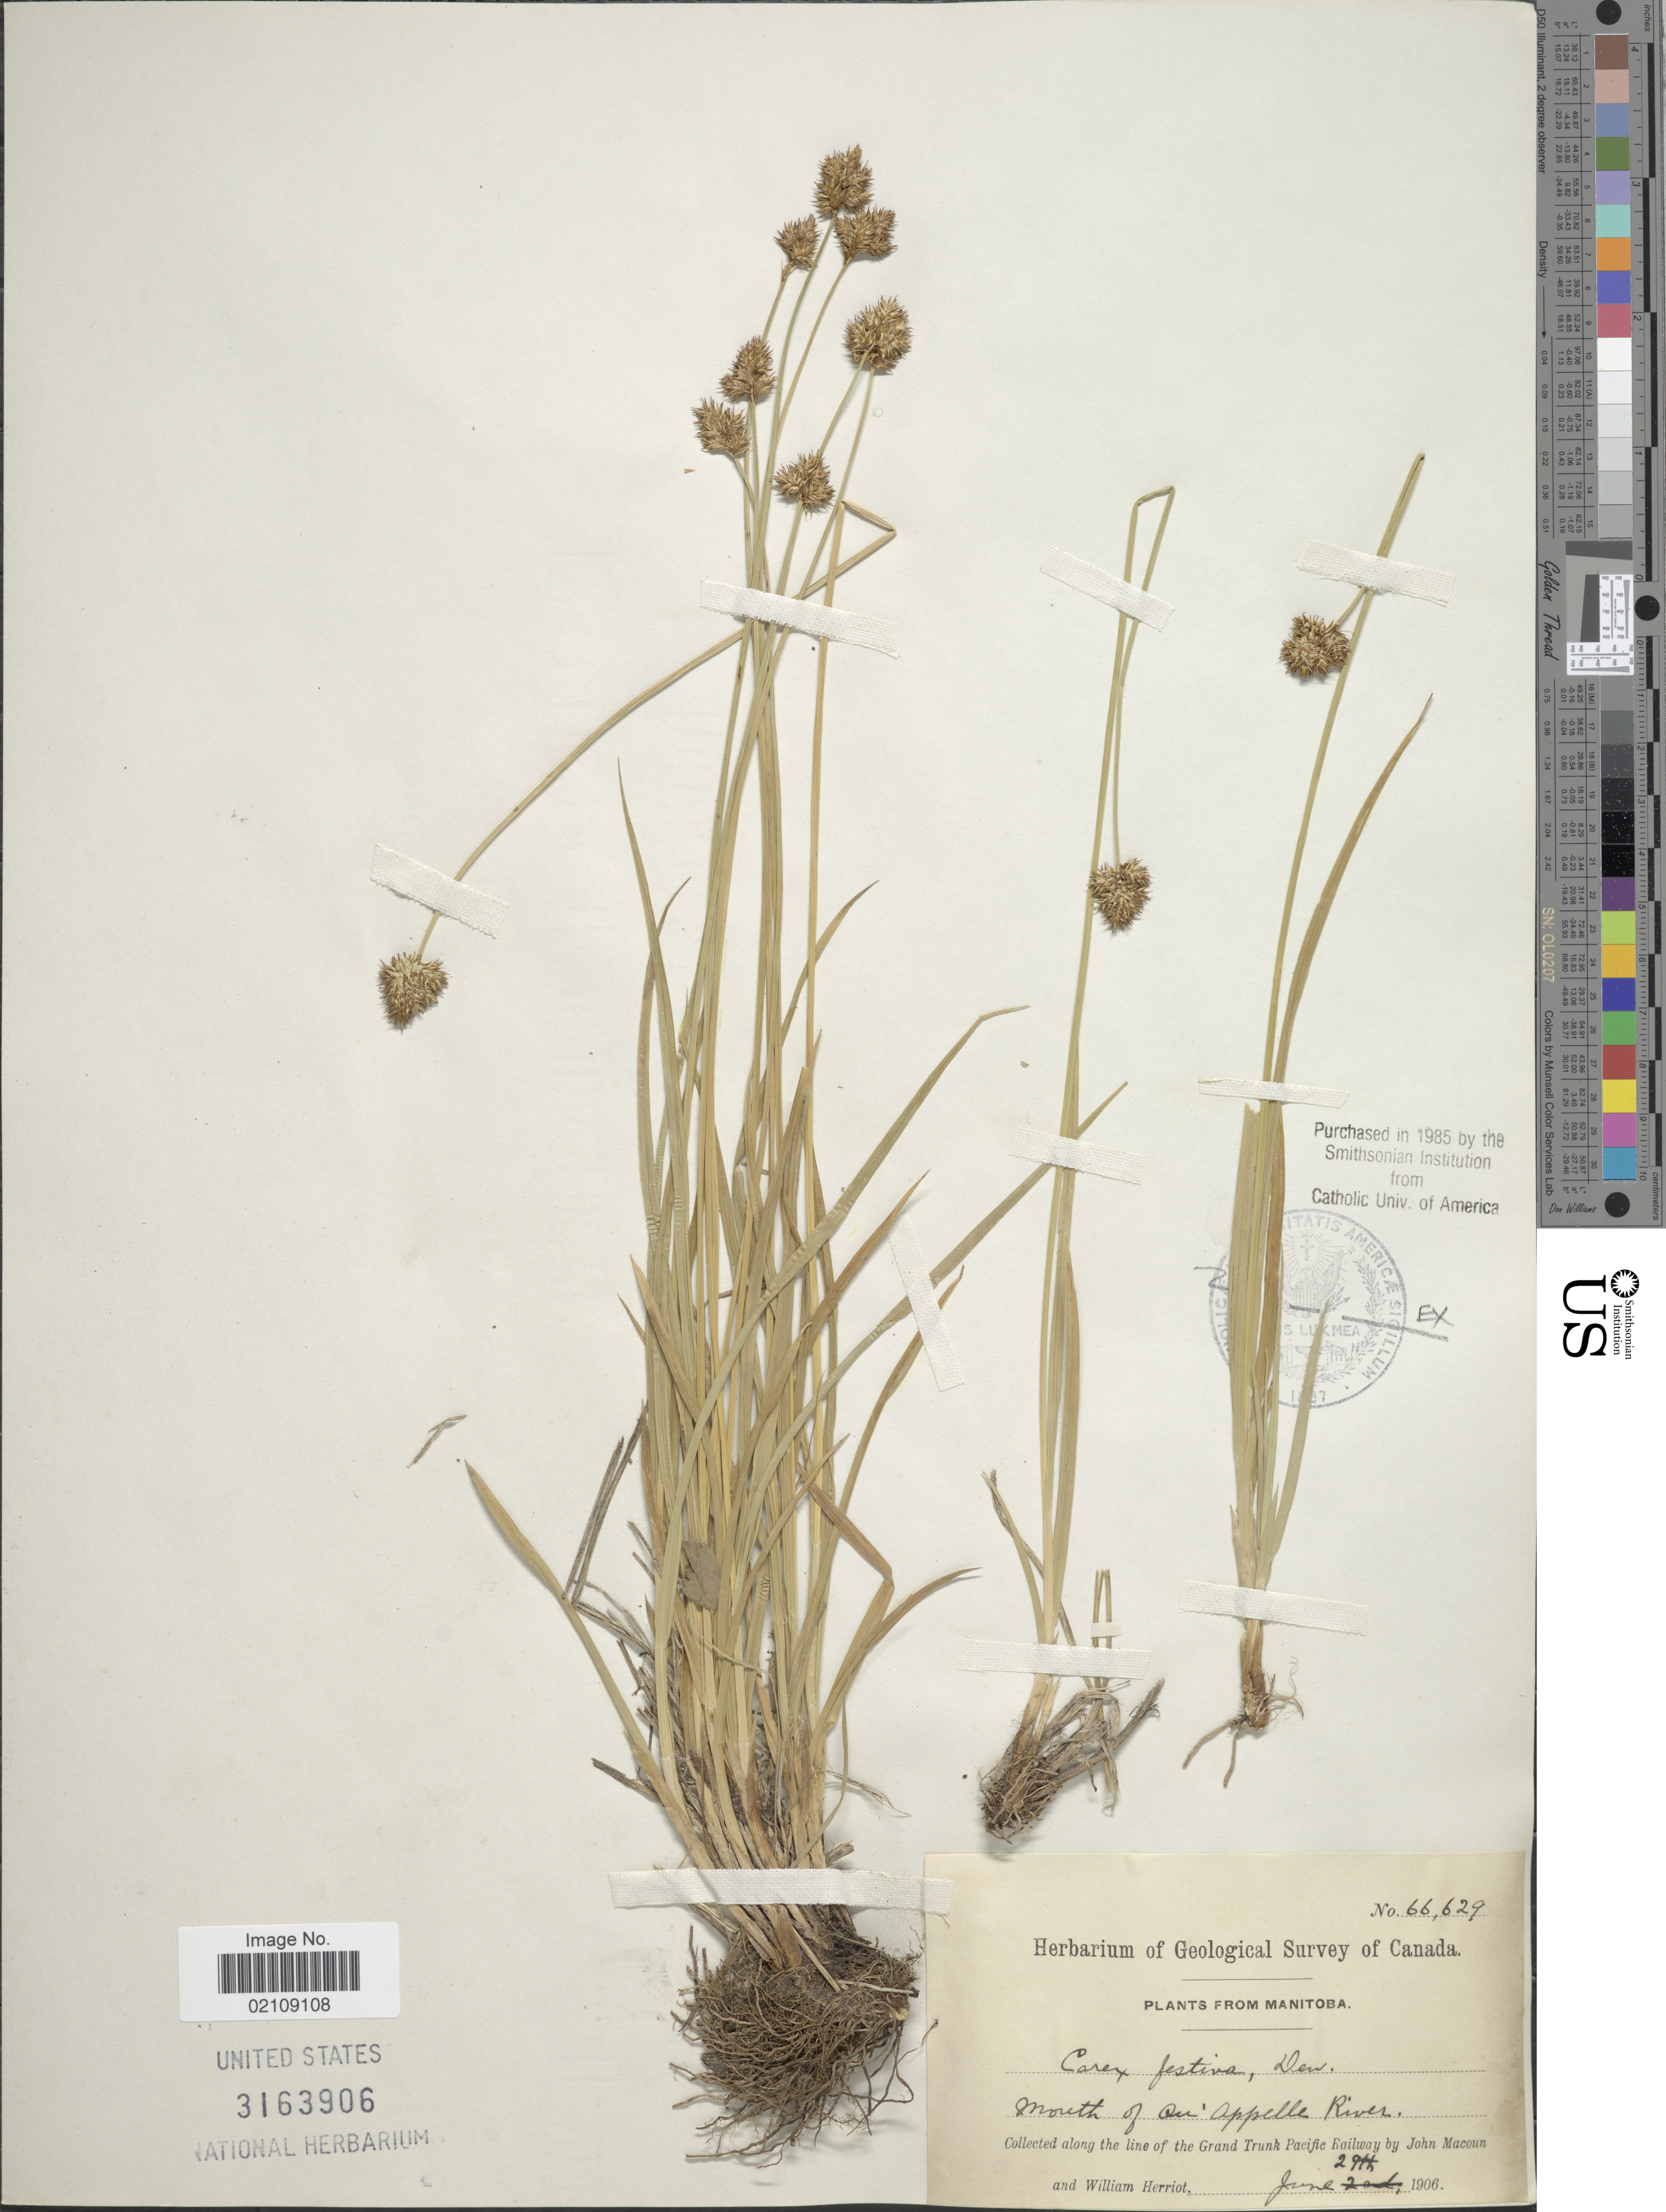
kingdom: Plantae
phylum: Tracheophyta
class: Liliopsida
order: Poales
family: Cyperaceae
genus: Carex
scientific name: Carex microptera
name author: Mack.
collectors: J. Macoun & W. Herriot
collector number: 66629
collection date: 1906-06-29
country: Canada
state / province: Manitoba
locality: Mouth of Qu'Appelle River. along the line of the Grand Trunk Pacific Railway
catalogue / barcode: US 3163906